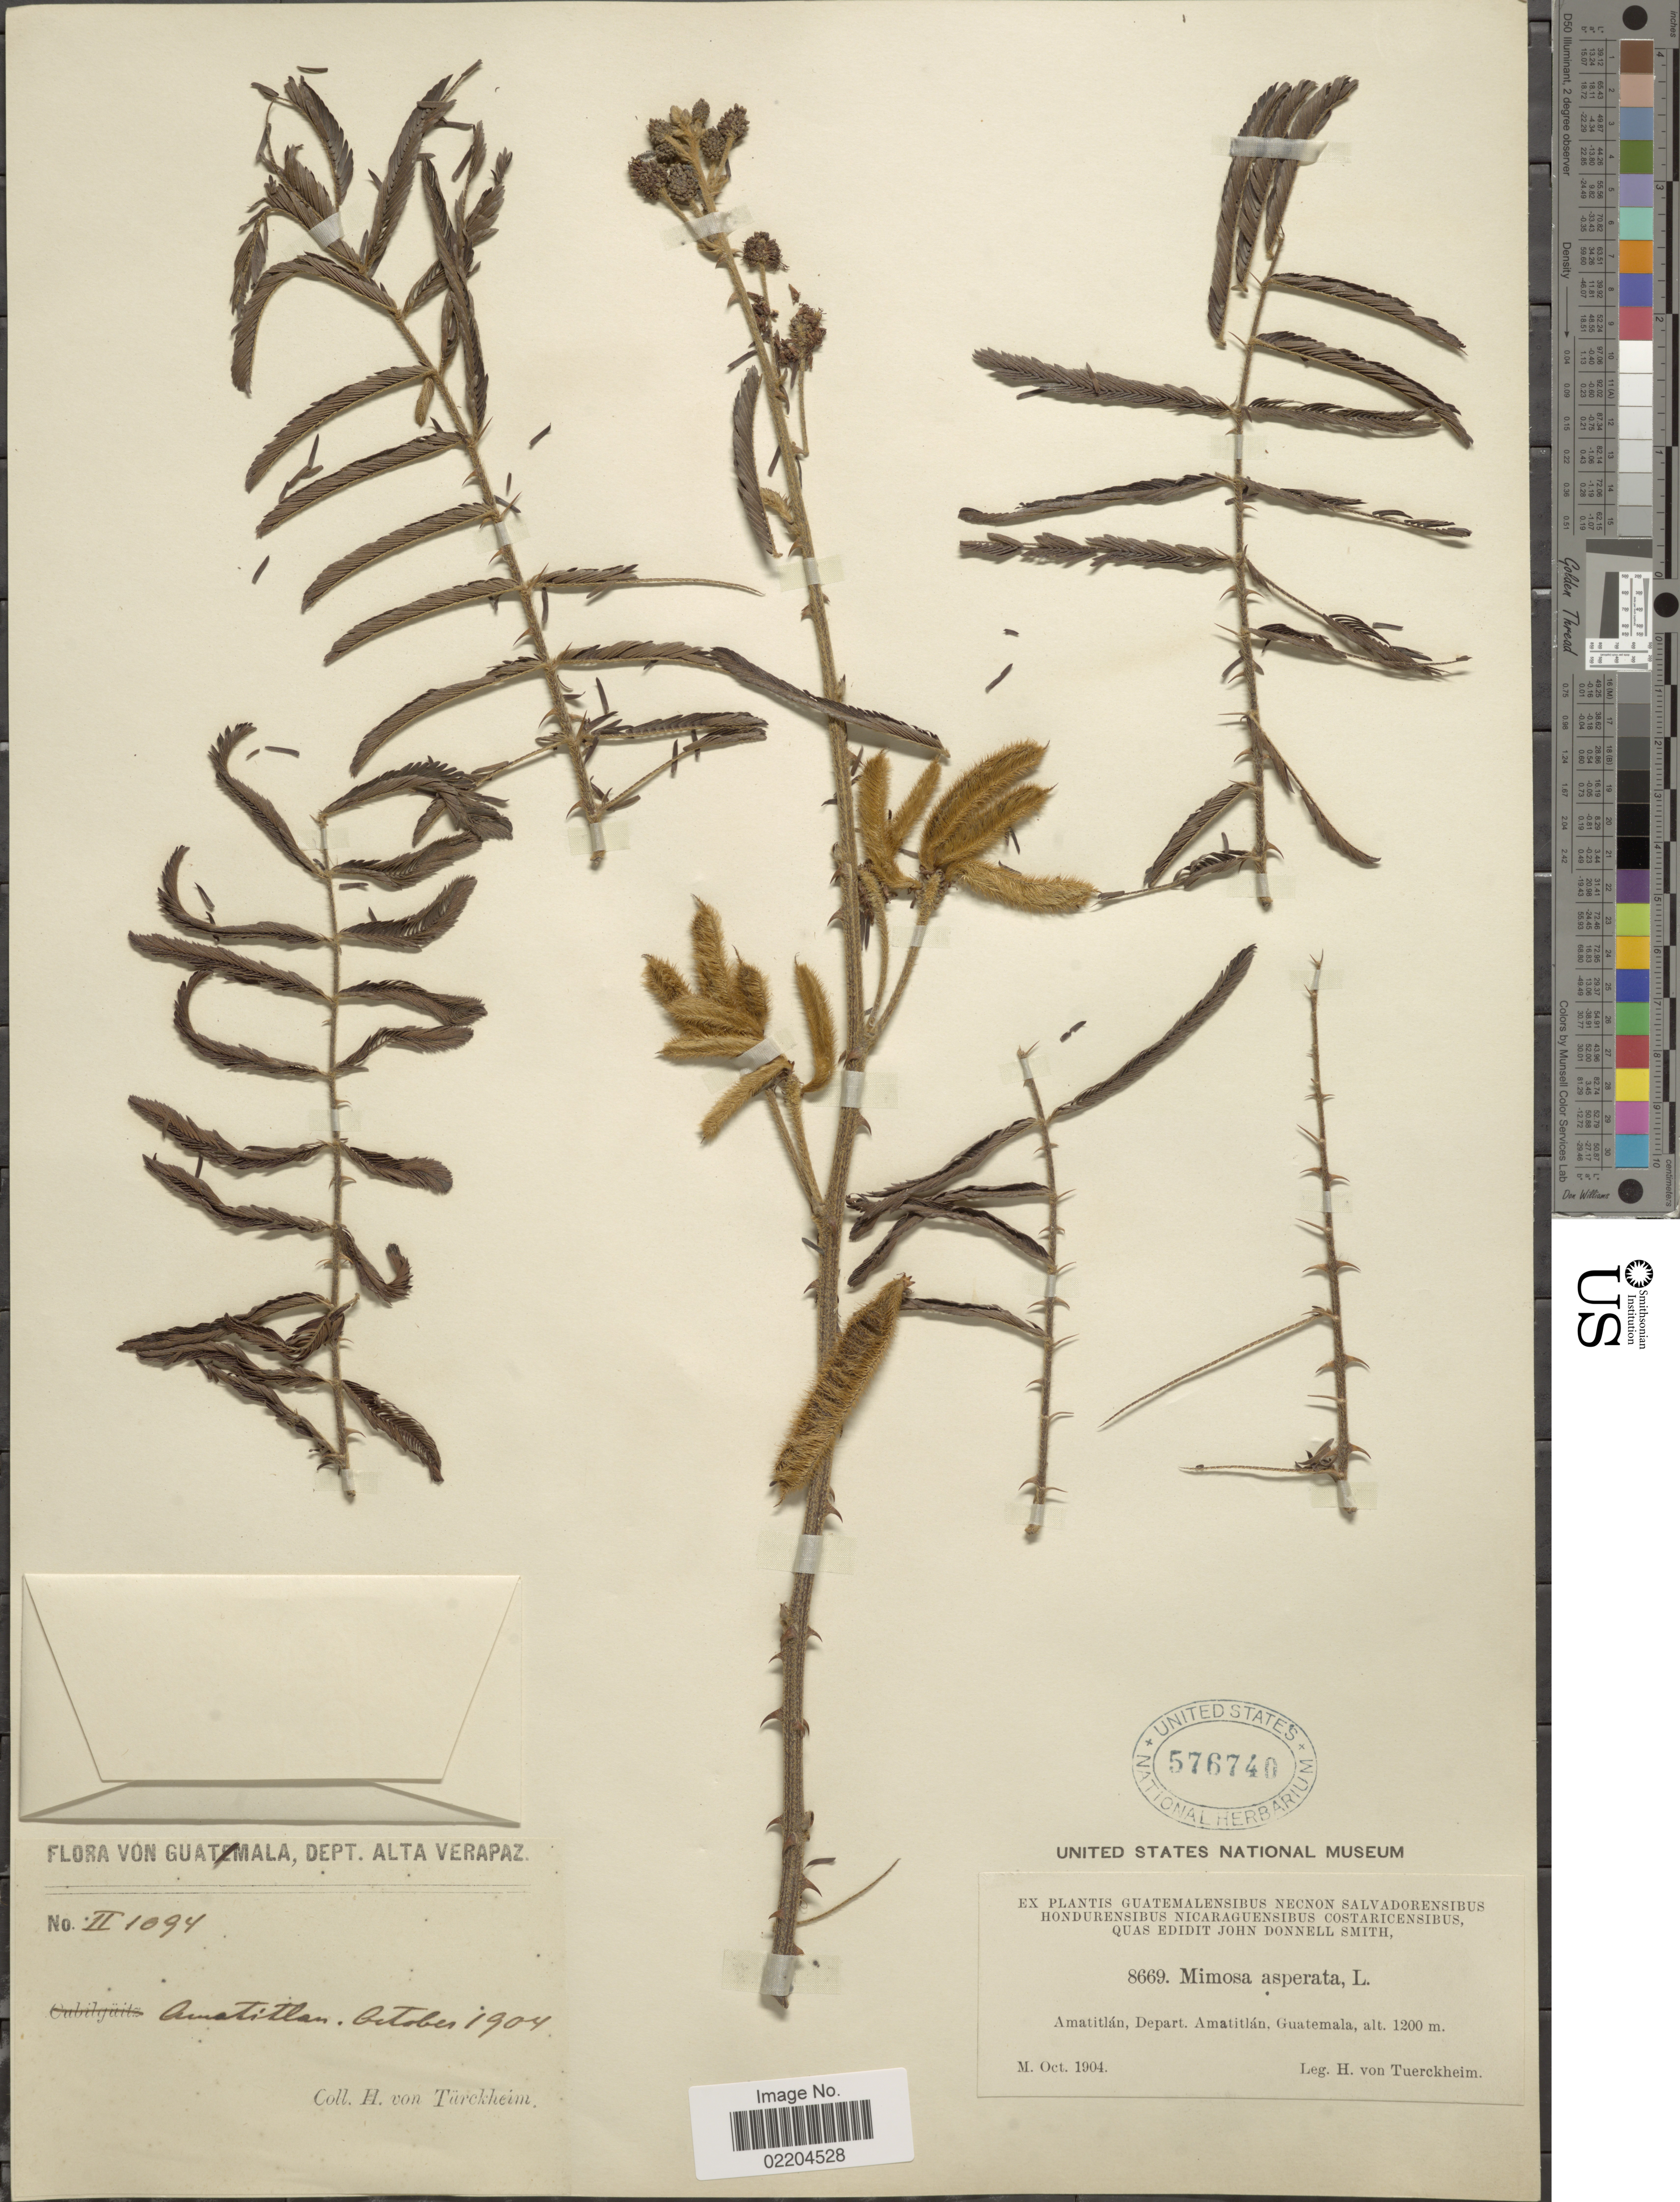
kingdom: Plantae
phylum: Tracheophyta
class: Magnoliopsida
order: Fabales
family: Fabaceae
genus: Mimosa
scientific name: Mimosa pigra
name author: L.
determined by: Strong, Mark T., (BOT), Smithsonian Institution - National Museum of Natural History (UNITED STATES)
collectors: H. von Türckheim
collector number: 8669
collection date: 1904-10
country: Guatemala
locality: Amatitlan, Depart. Amatitlan, Guatemala.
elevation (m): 1200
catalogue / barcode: US 576740